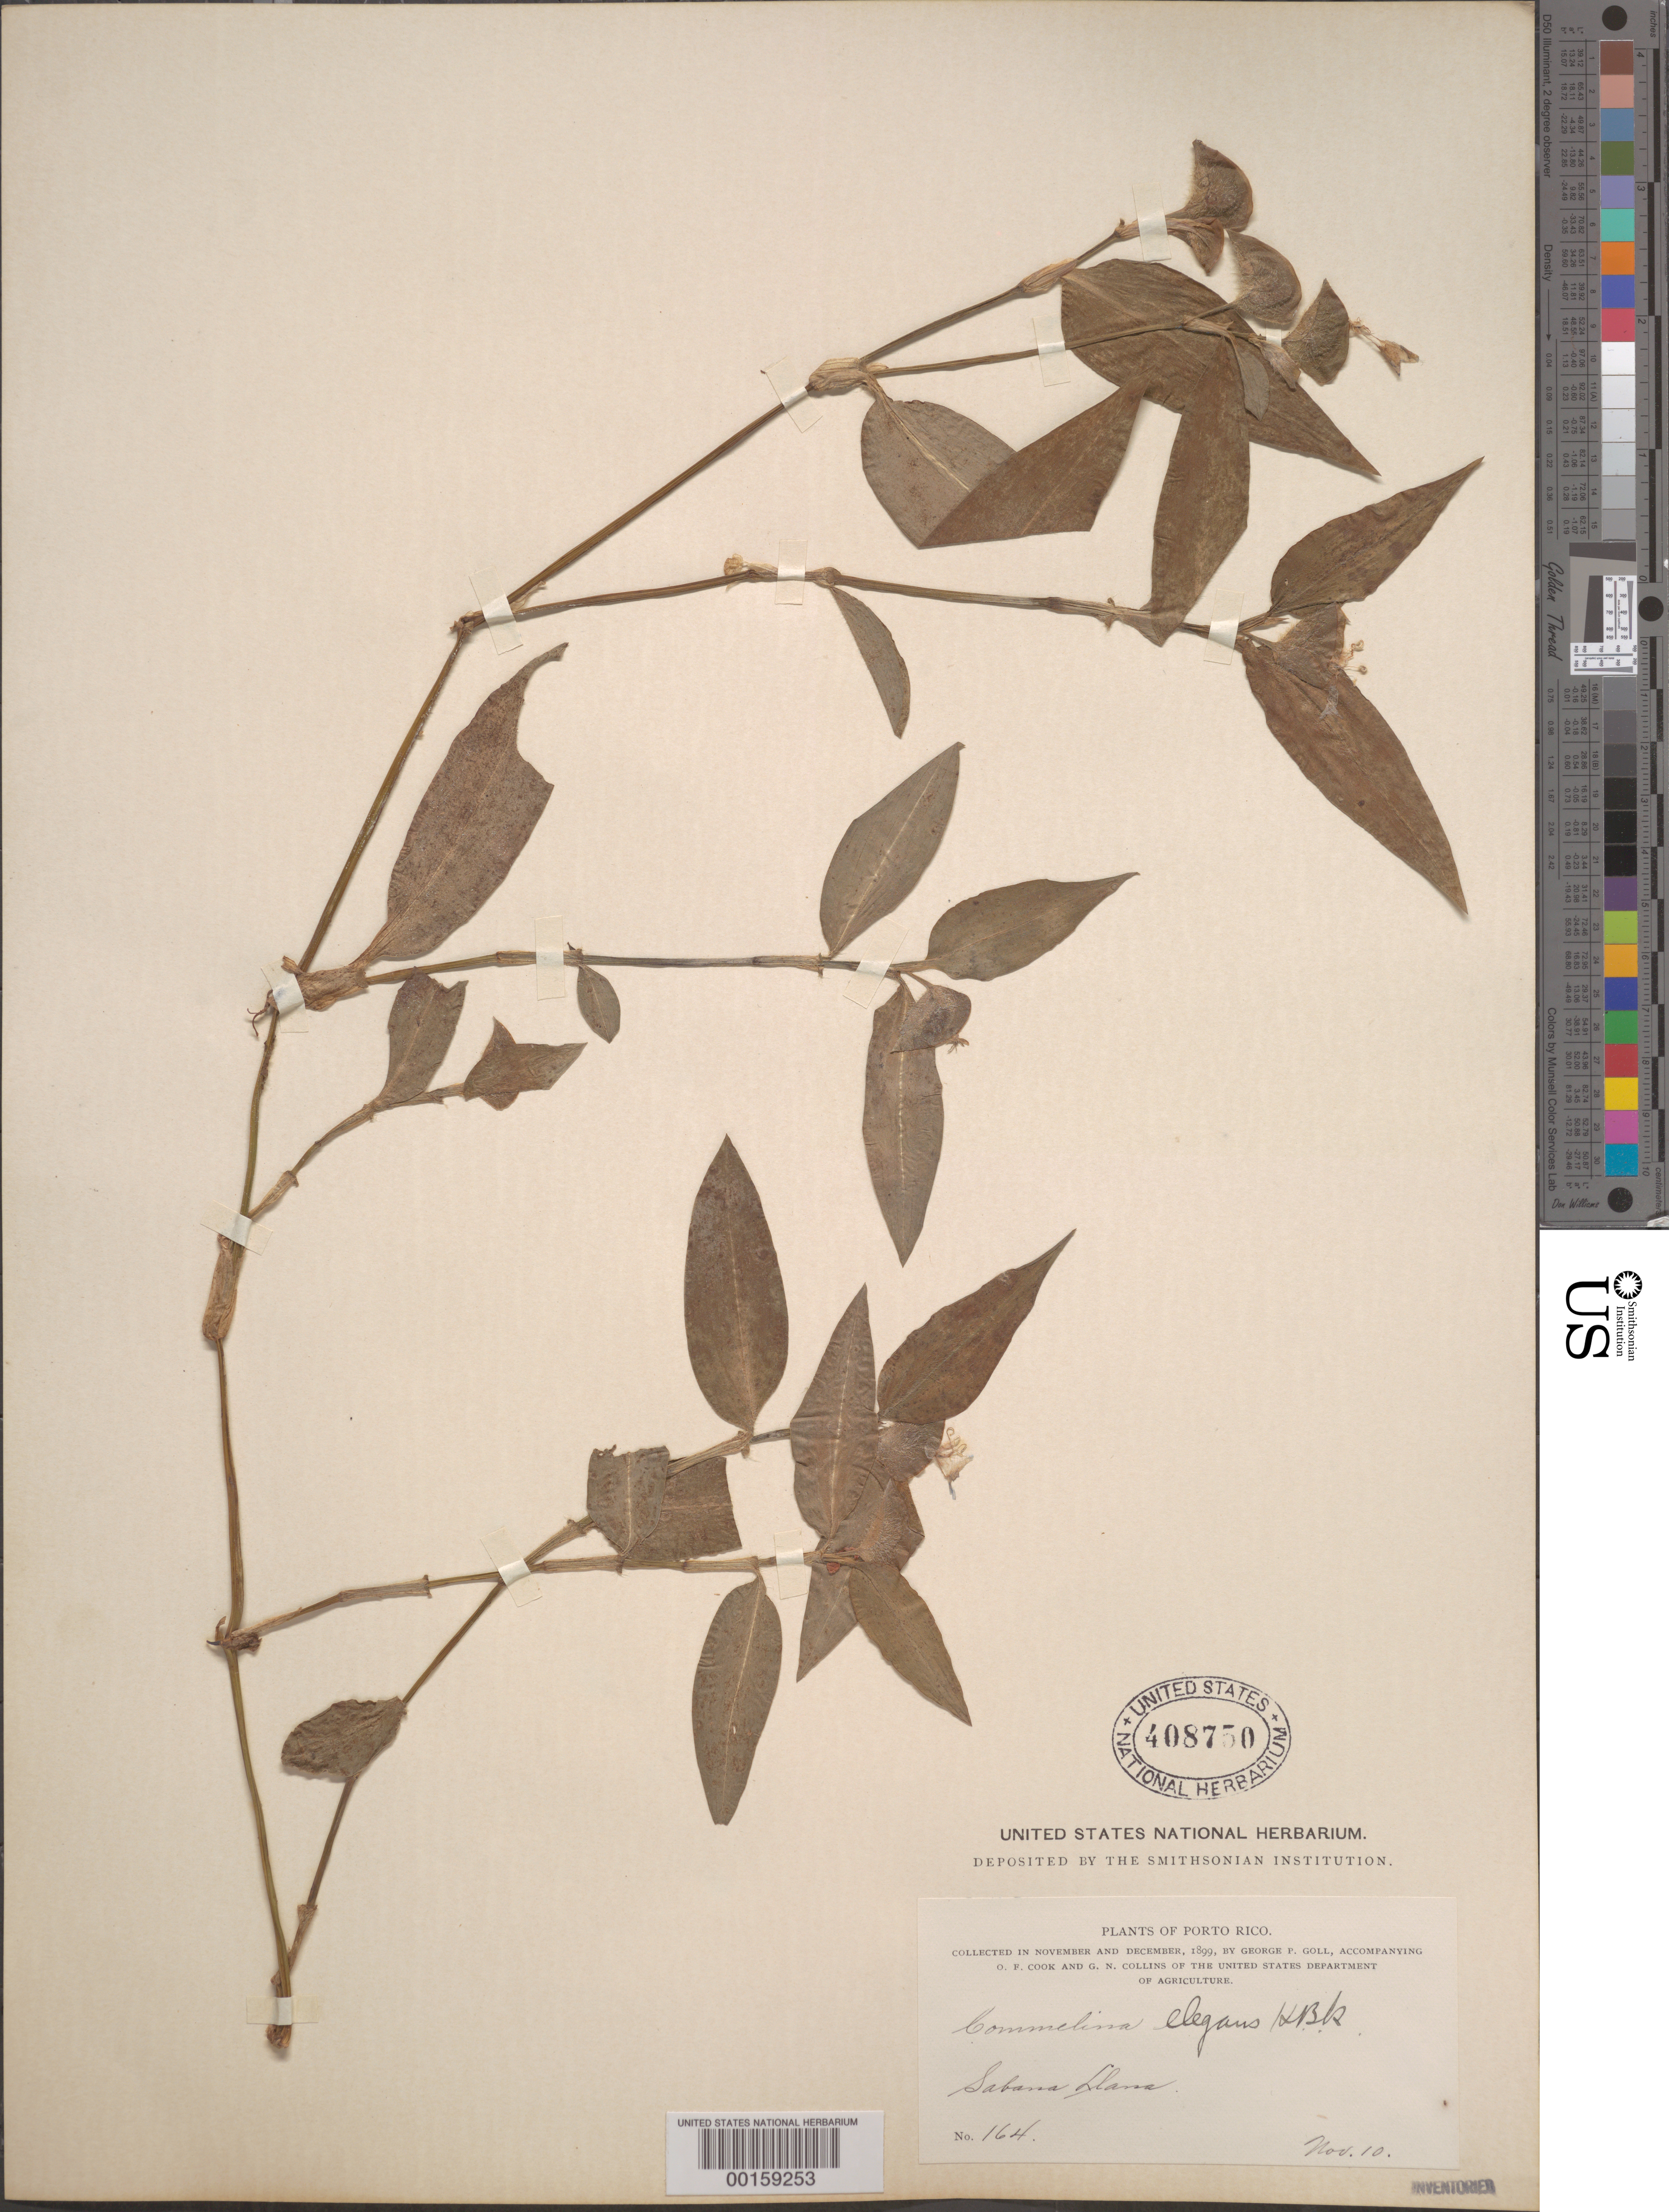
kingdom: Plantae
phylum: Tracheophyta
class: Liliopsida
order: Commelinales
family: Commelinaceae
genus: Commelina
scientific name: Commelina erecta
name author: L.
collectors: G. Goll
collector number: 164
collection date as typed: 10 Nov 1899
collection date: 1899-11-10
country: Puerto Rico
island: Greater Antilles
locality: Sabana llama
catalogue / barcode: US 408750